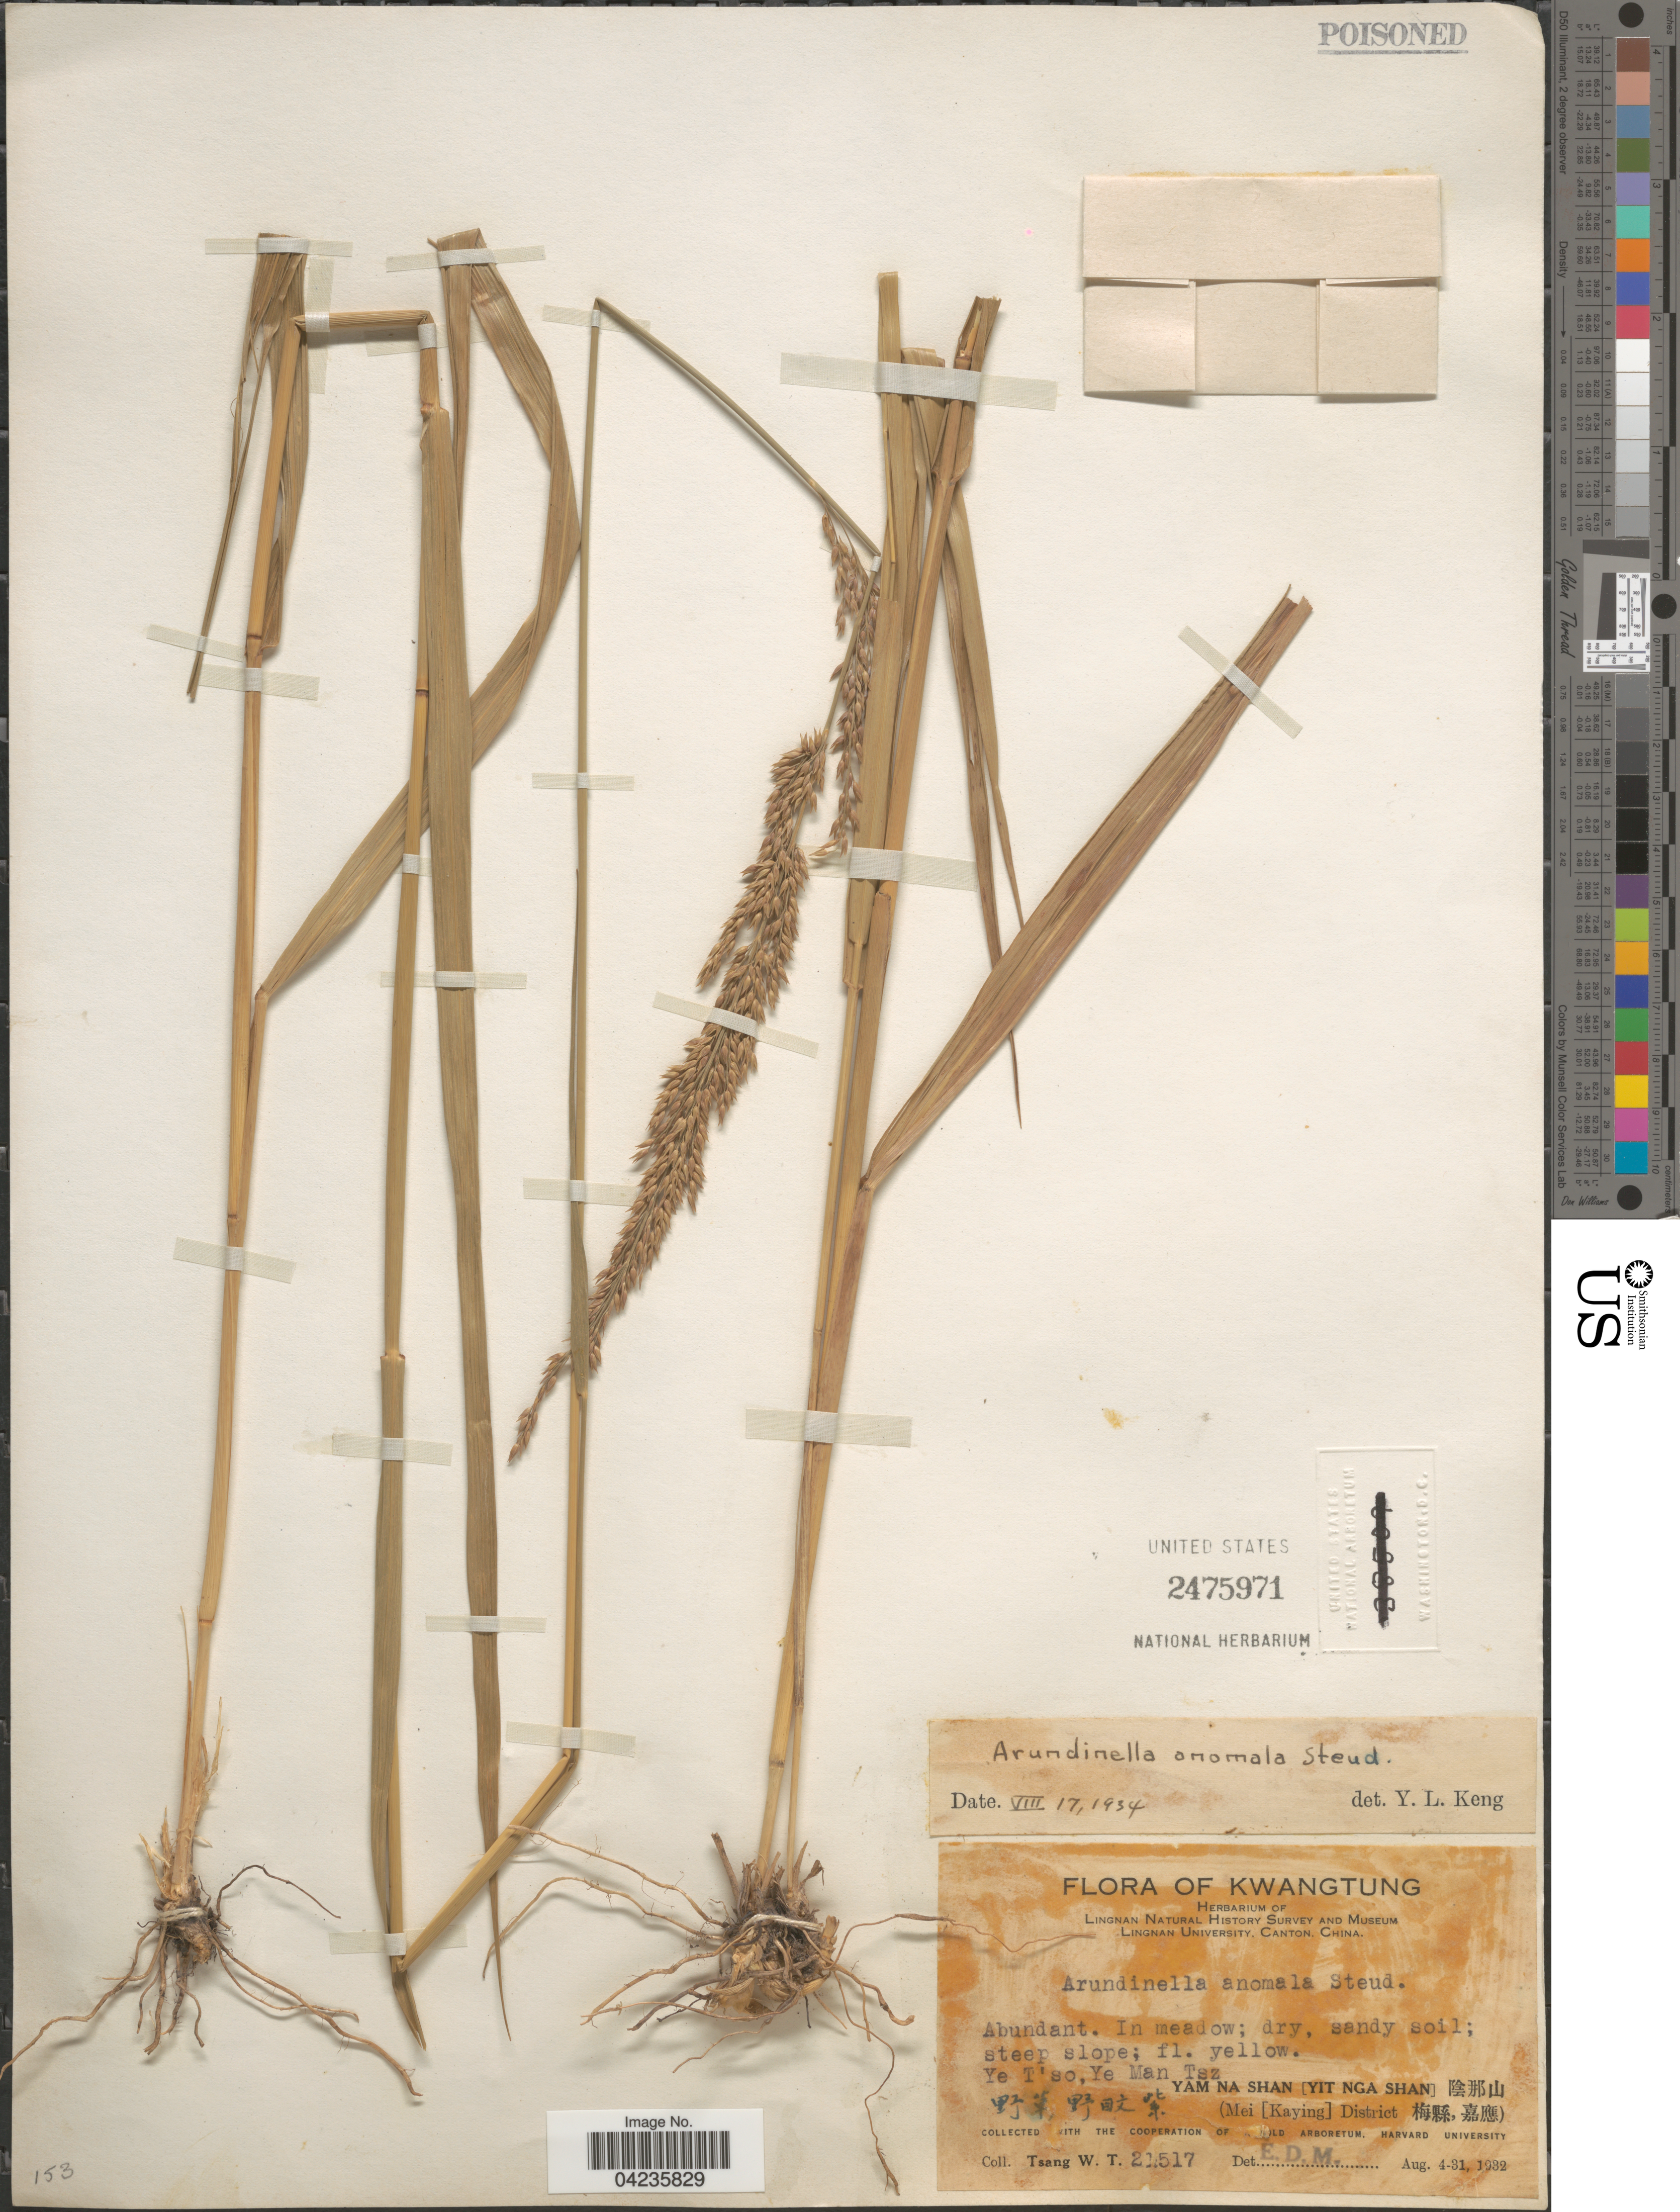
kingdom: Plantae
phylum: Tracheophyta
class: Liliopsida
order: Poales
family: Poaceae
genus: Arundinella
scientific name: Arundinella hirta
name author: (Thunb.) Tanaka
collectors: W. T. Tsang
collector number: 21517*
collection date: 1932-08-04/1932-08-31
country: China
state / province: Guangdong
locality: Kwangtung. Ye T'so, Ye Man Tsz. Yam Na Shan [Yit Nga Shan] [illegible text] (Mei [Kaying] District X).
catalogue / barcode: US 2475971